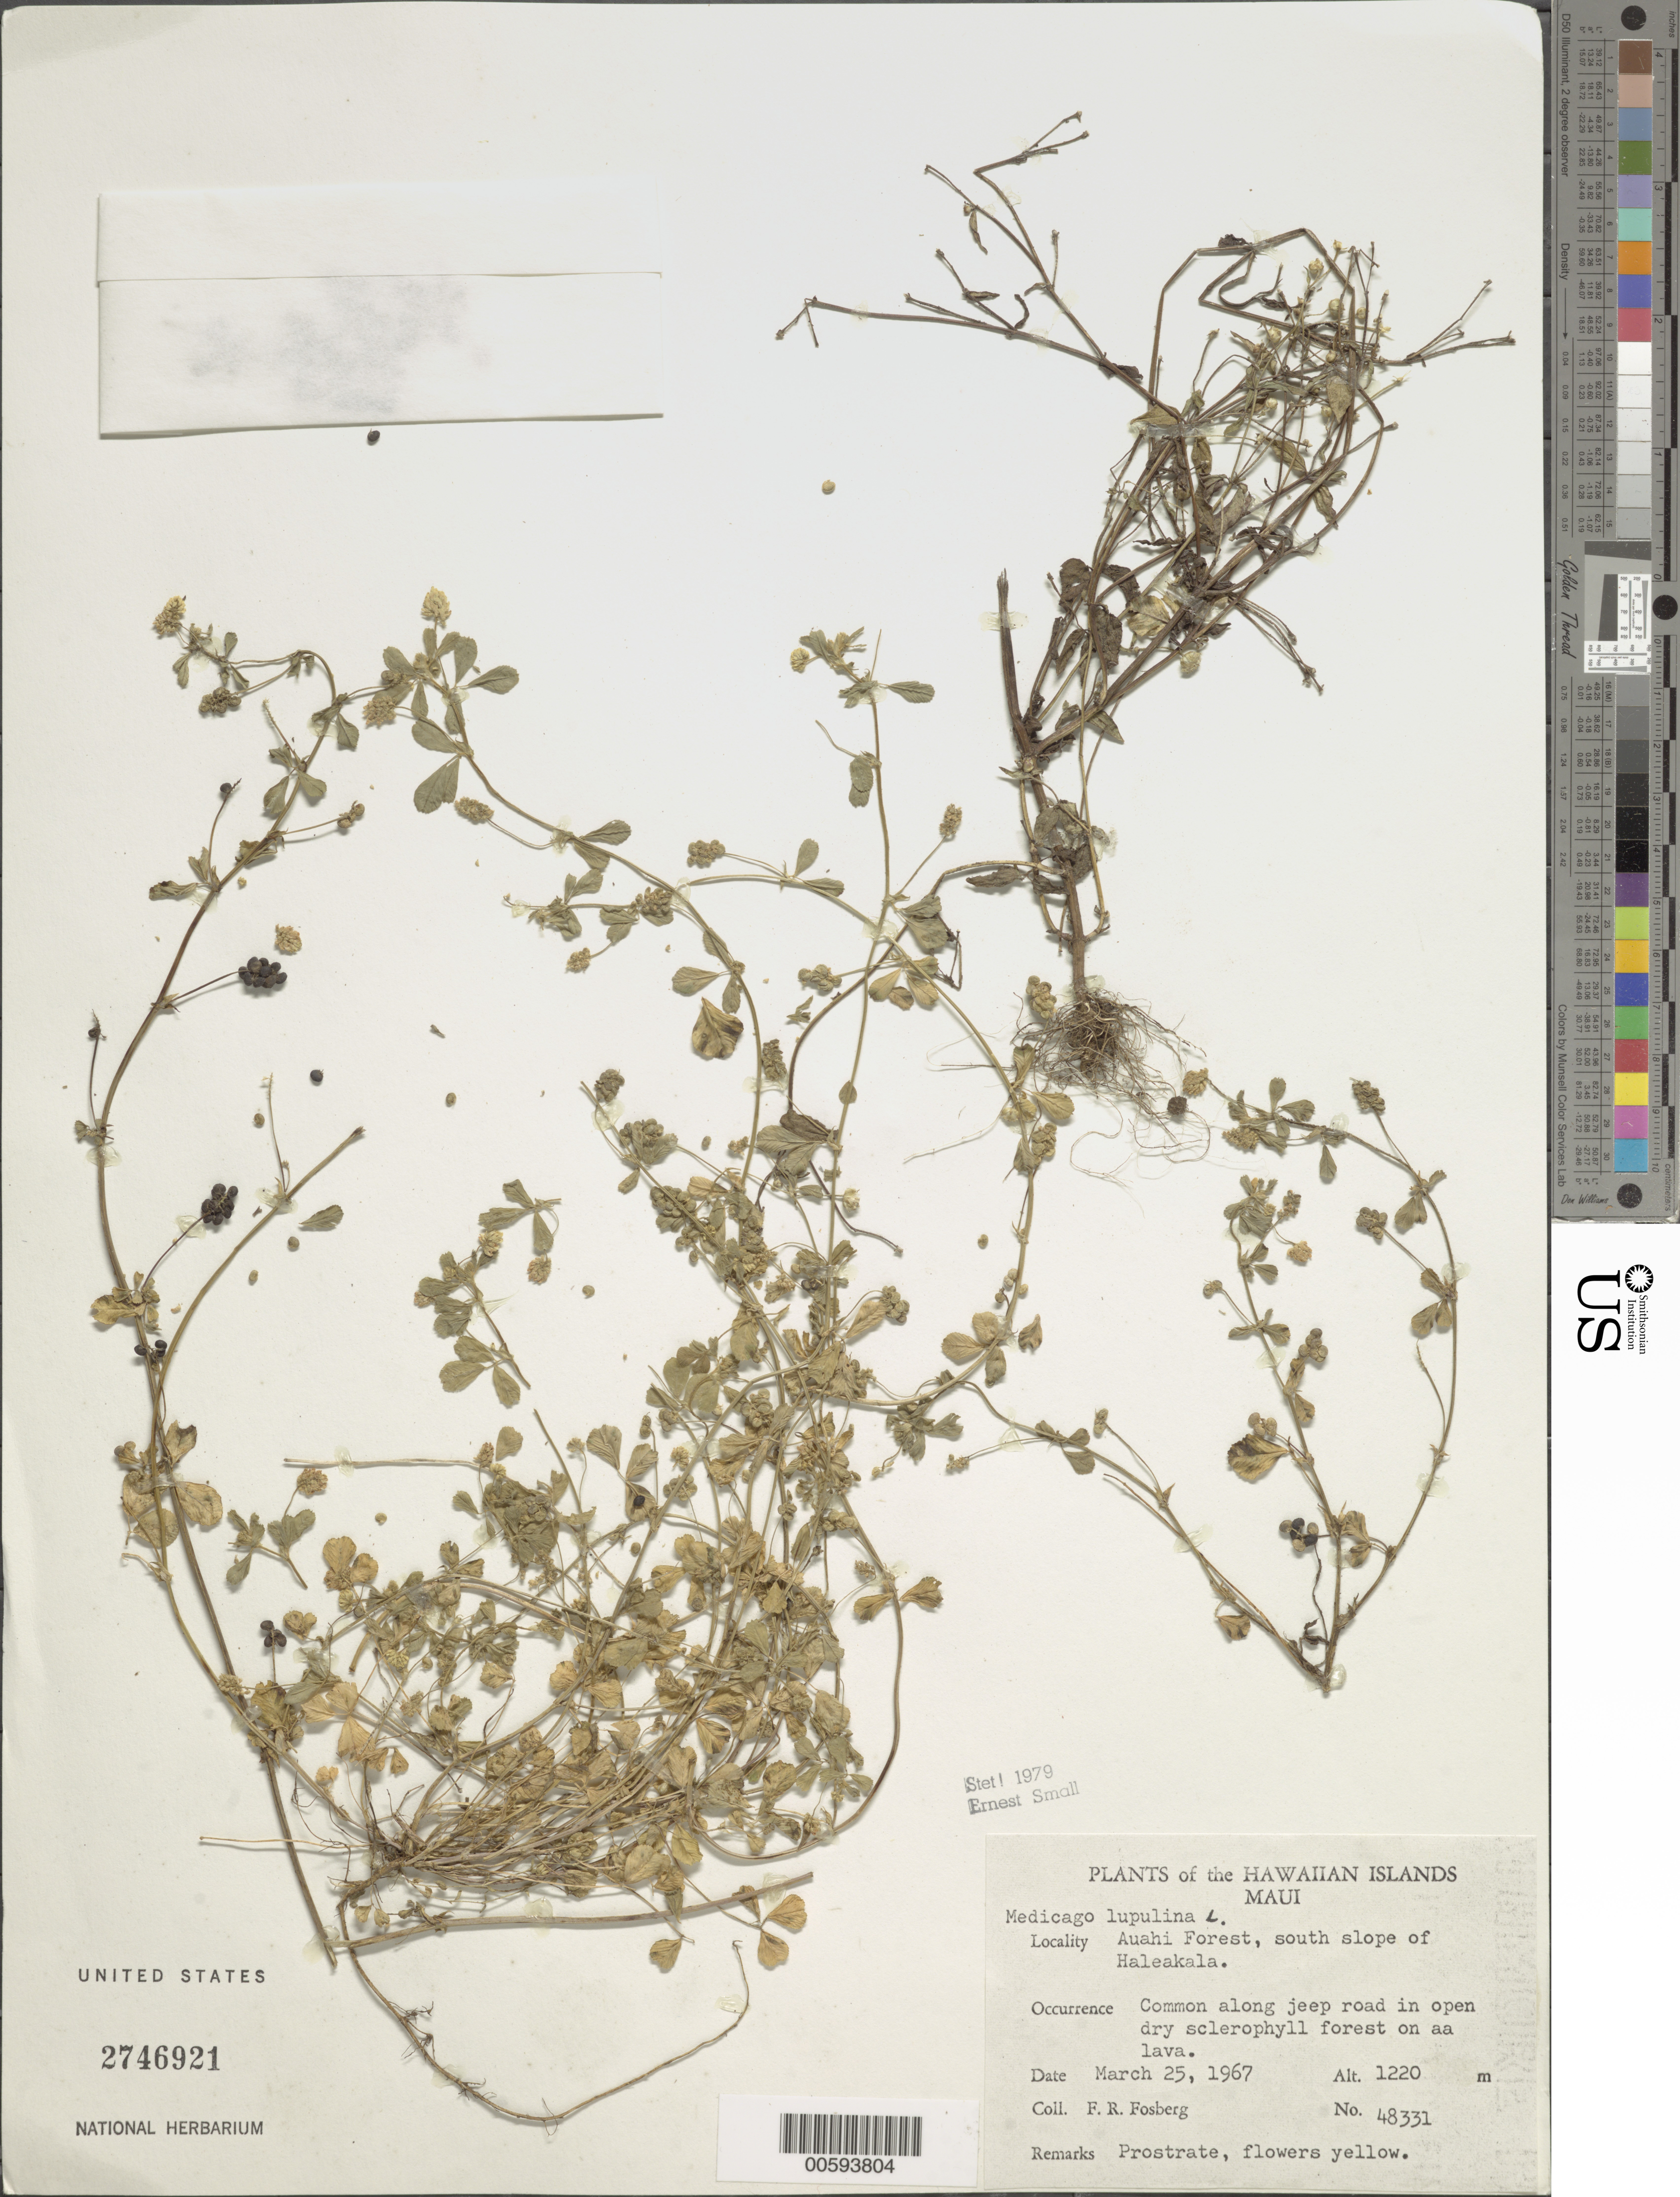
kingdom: Plantae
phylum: Tracheophyta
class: Magnoliopsida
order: Fabales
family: Fabaceae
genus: Medicago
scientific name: Medicago lupulina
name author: L.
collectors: F. R. Fosberg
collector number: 48331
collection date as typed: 25 Mar 1967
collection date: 1967-03-25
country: United States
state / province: Hawaii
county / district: Maui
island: Maui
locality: Auwahi Forest, south slope of Haleakala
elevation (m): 1220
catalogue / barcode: US 2746921